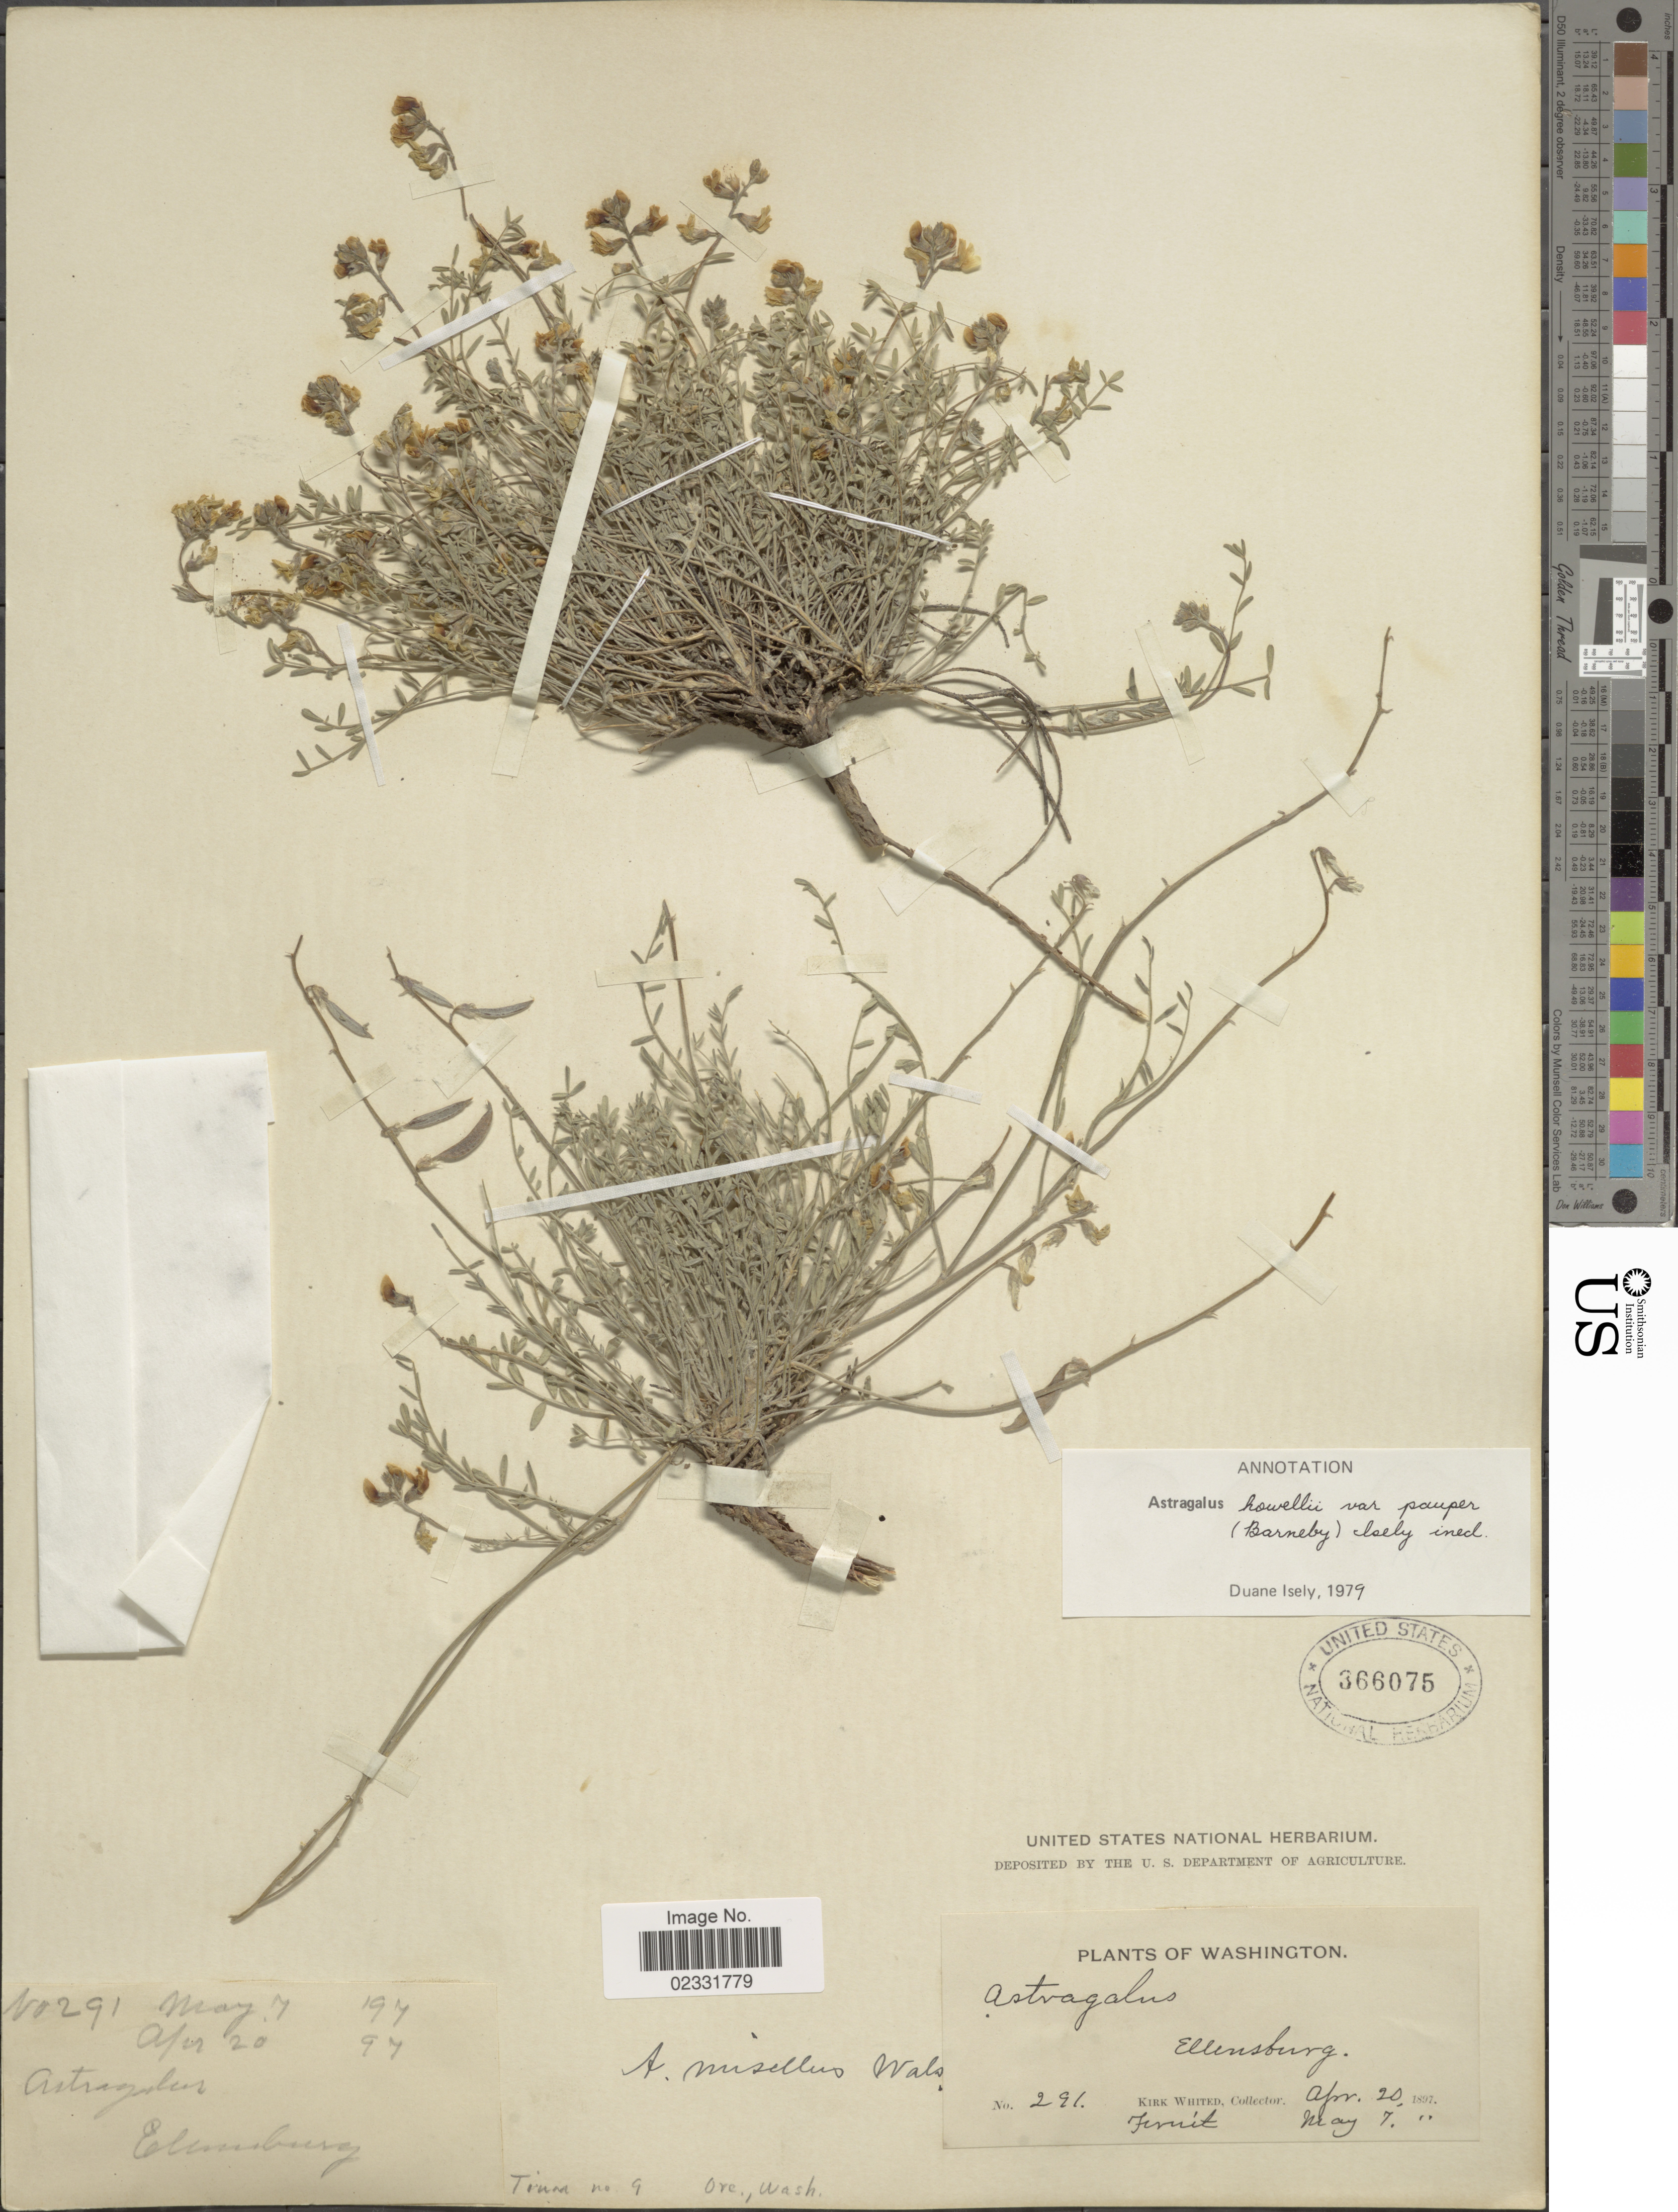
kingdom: Plantae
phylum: Tracheophyta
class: Magnoliopsida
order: Fabales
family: Fabaceae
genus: Astragalus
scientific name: Astragalus howellii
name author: A. Gray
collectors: K. Whited & Fernit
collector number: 291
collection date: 1897-04-20/1897-05-07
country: United States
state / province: Washington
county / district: Kittitas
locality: Ellensburg.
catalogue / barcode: US 366075